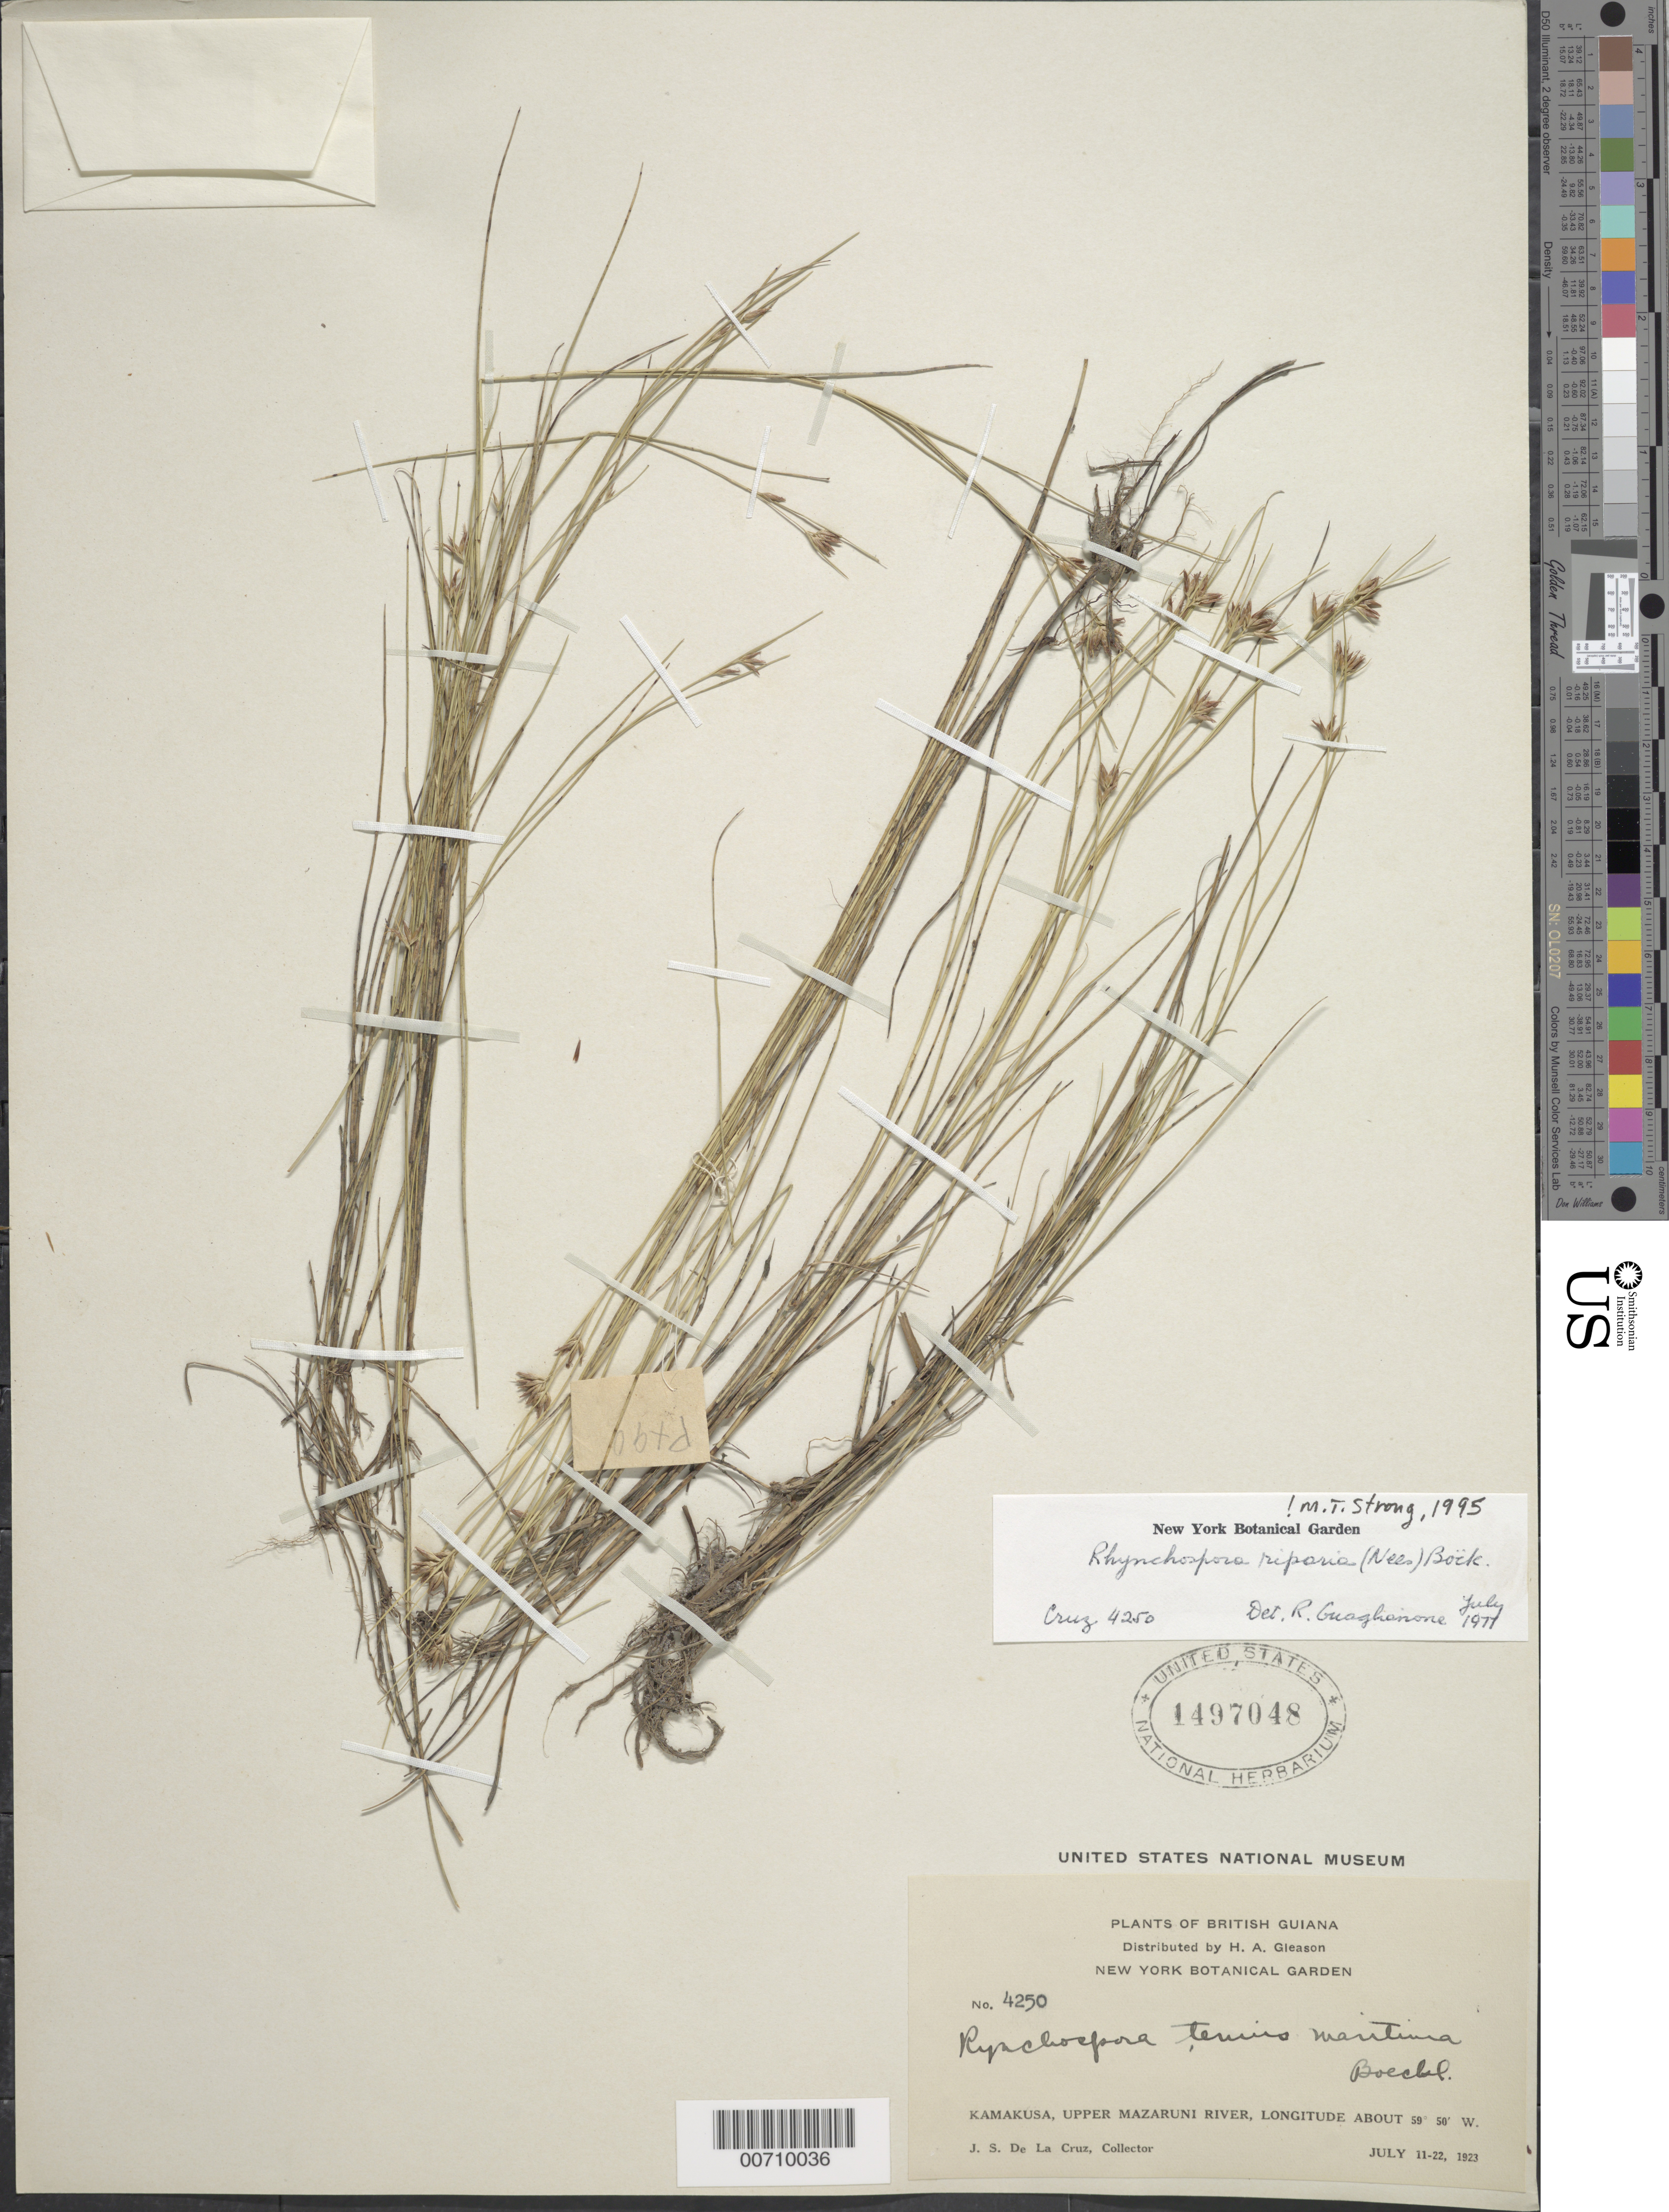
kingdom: Plantae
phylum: Tracheophyta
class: Liliopsida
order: Poales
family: Cyperaceae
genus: Rhynchospora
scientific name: Rhynchospora riparia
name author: (Nees) Boeckeler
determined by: Strong, M. T., (US), Smithsonian Institution - National Museum of Natural History (UNITED STATES)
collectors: J. S. de la Cruz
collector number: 4250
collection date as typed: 11-Jul-23 to 22-Jul-23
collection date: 1923-07-11/1923-07-22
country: Guyana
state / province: Cuyuni-Mazaruni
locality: Kamakusa, Upper Mazaruni R.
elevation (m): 100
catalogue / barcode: US 1497048